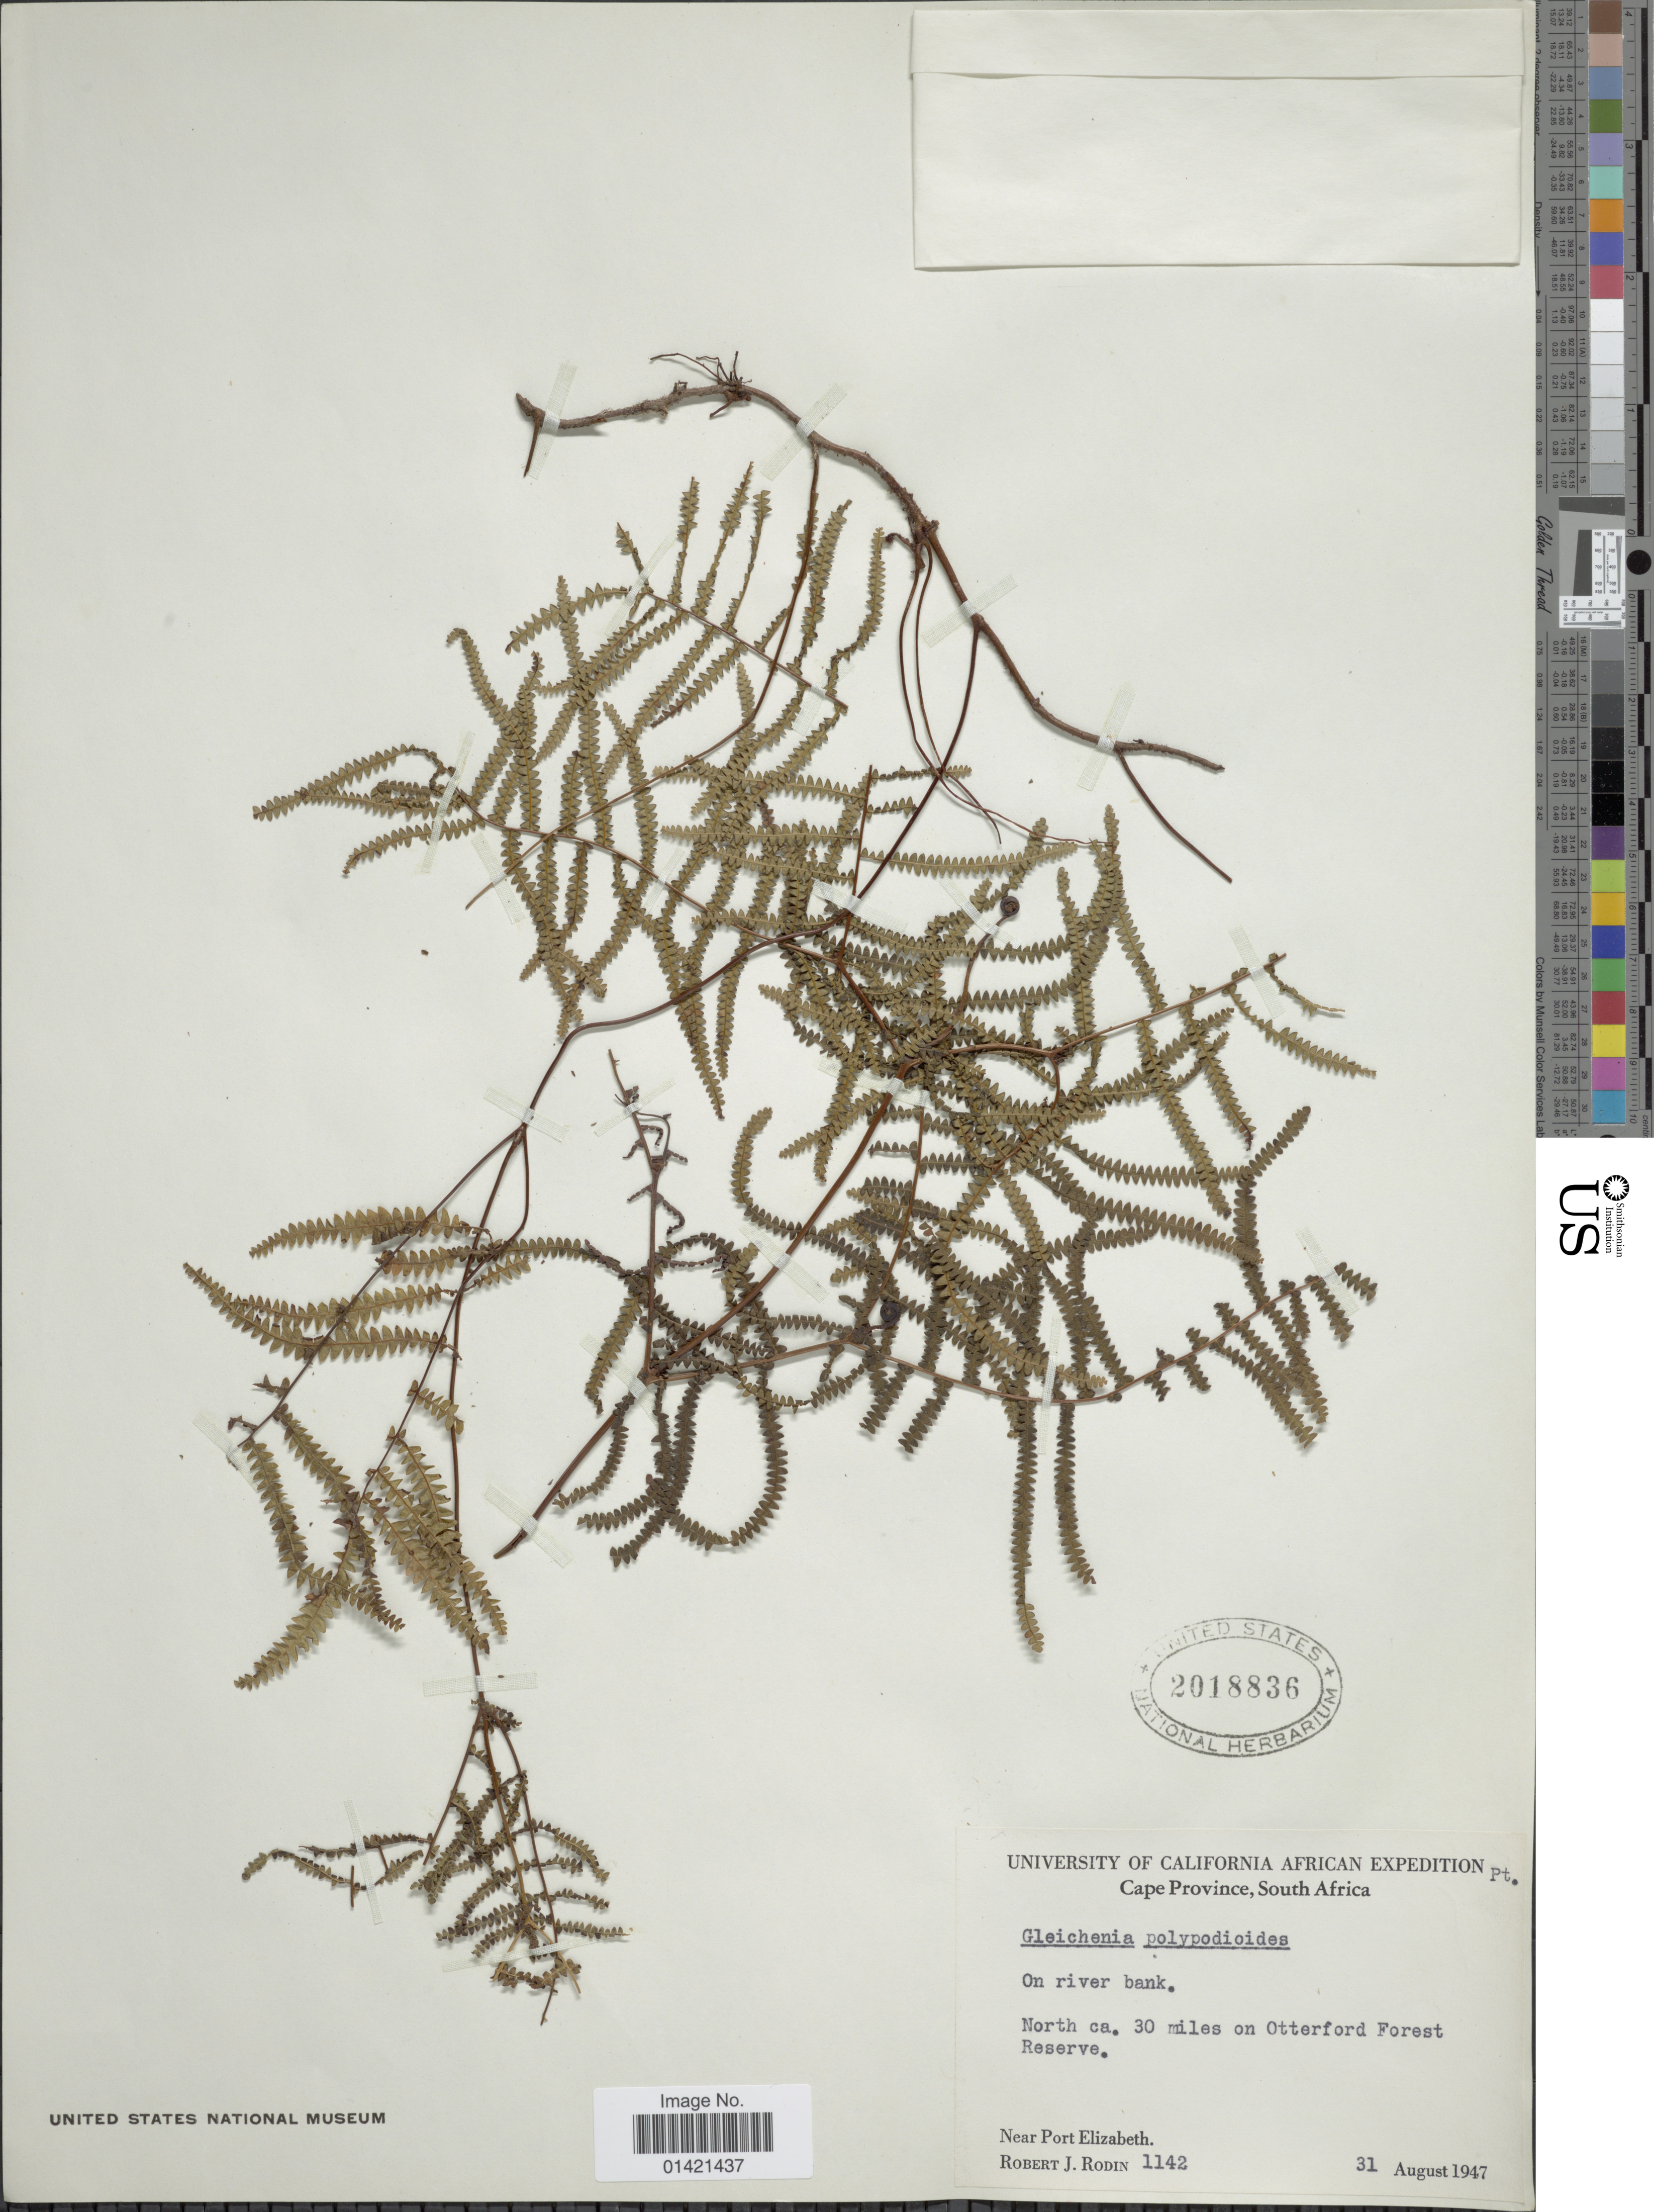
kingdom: Plantae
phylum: Tracheophyta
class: Polypodiopsida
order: Gleicheniales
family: Gleicheniaceae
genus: Gleichenia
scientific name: Gleichenia polypodioides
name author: (L.) Sm.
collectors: R. J. Rodin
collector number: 1142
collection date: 1947-08-31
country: South Africa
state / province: Eastern Cape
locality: North ca. 30 miles on Otterford Forest Reserve. Near Port Elizabeth.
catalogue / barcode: US 2018836